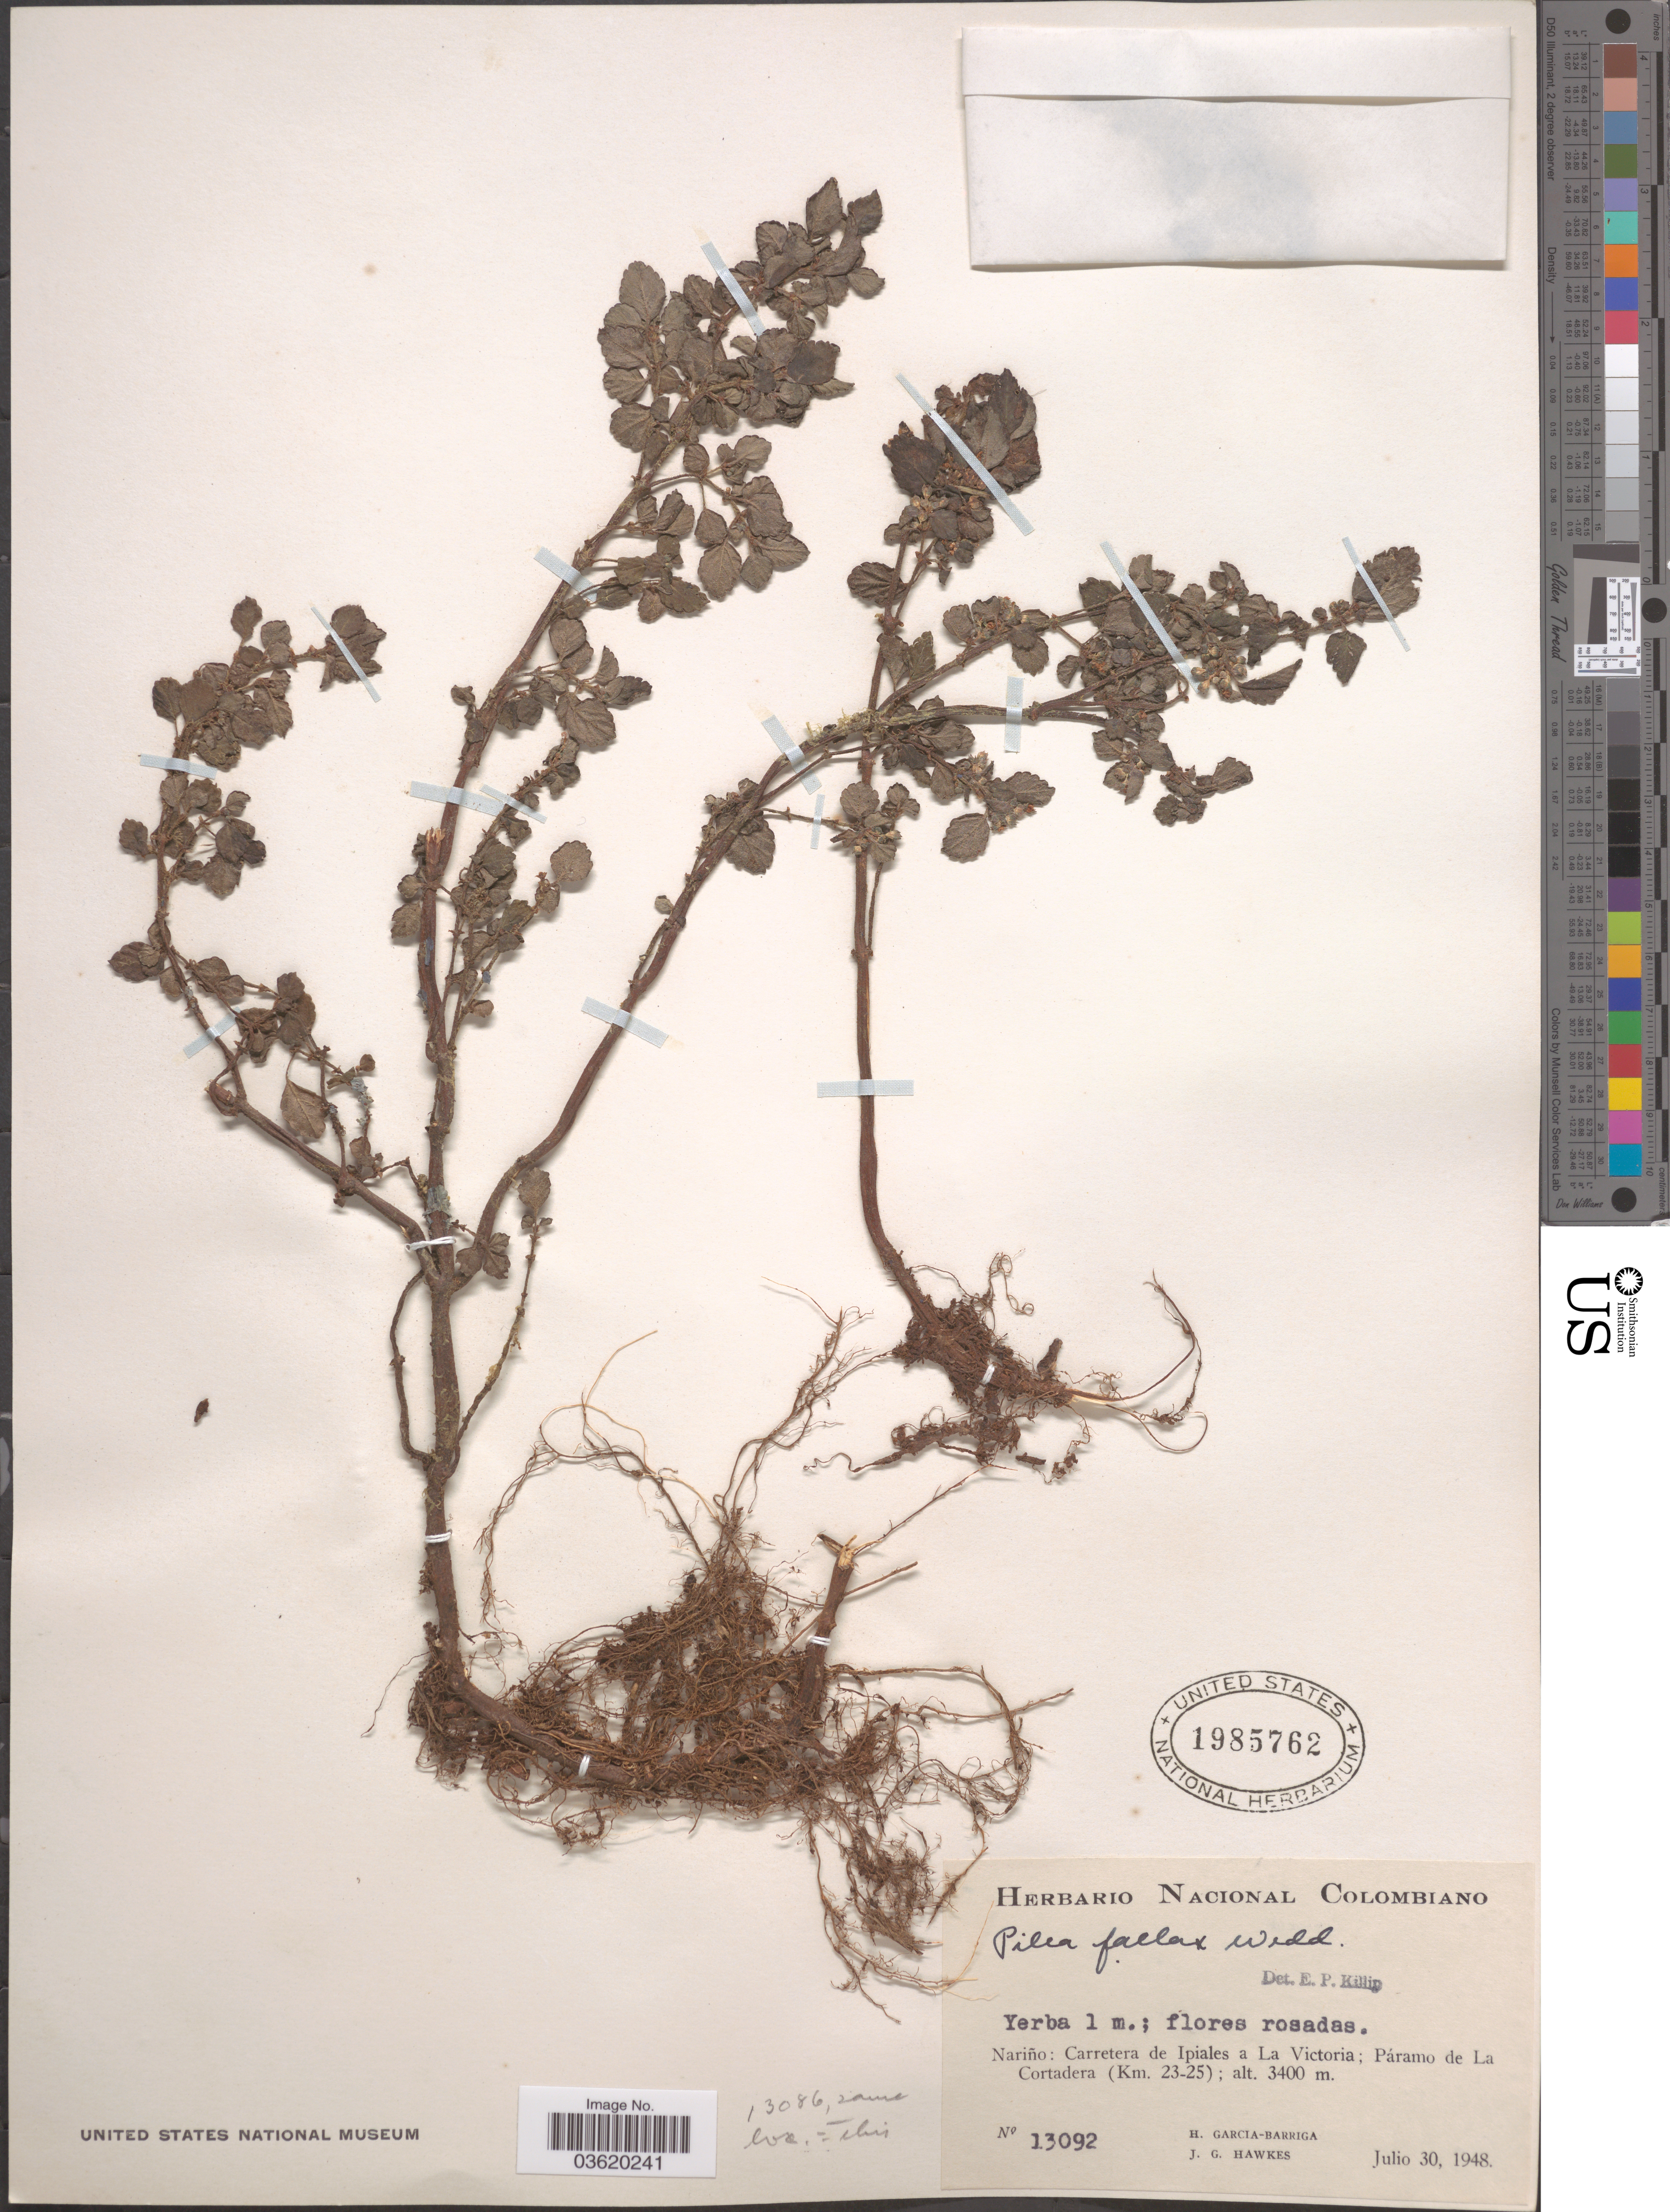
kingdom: Plantae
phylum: Tracheophyta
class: Magnoliopsida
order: Rosales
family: Urticaceae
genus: Pilea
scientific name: Pilea fallax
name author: Wedd.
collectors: H. García Barriga & J. Hawkes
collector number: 13092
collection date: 1948-07-30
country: Colombia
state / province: Nariño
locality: Carretera de Ipiales a La Victoria; Páramo de La Cortadera (Km.23-25).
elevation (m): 3400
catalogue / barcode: US 1985762